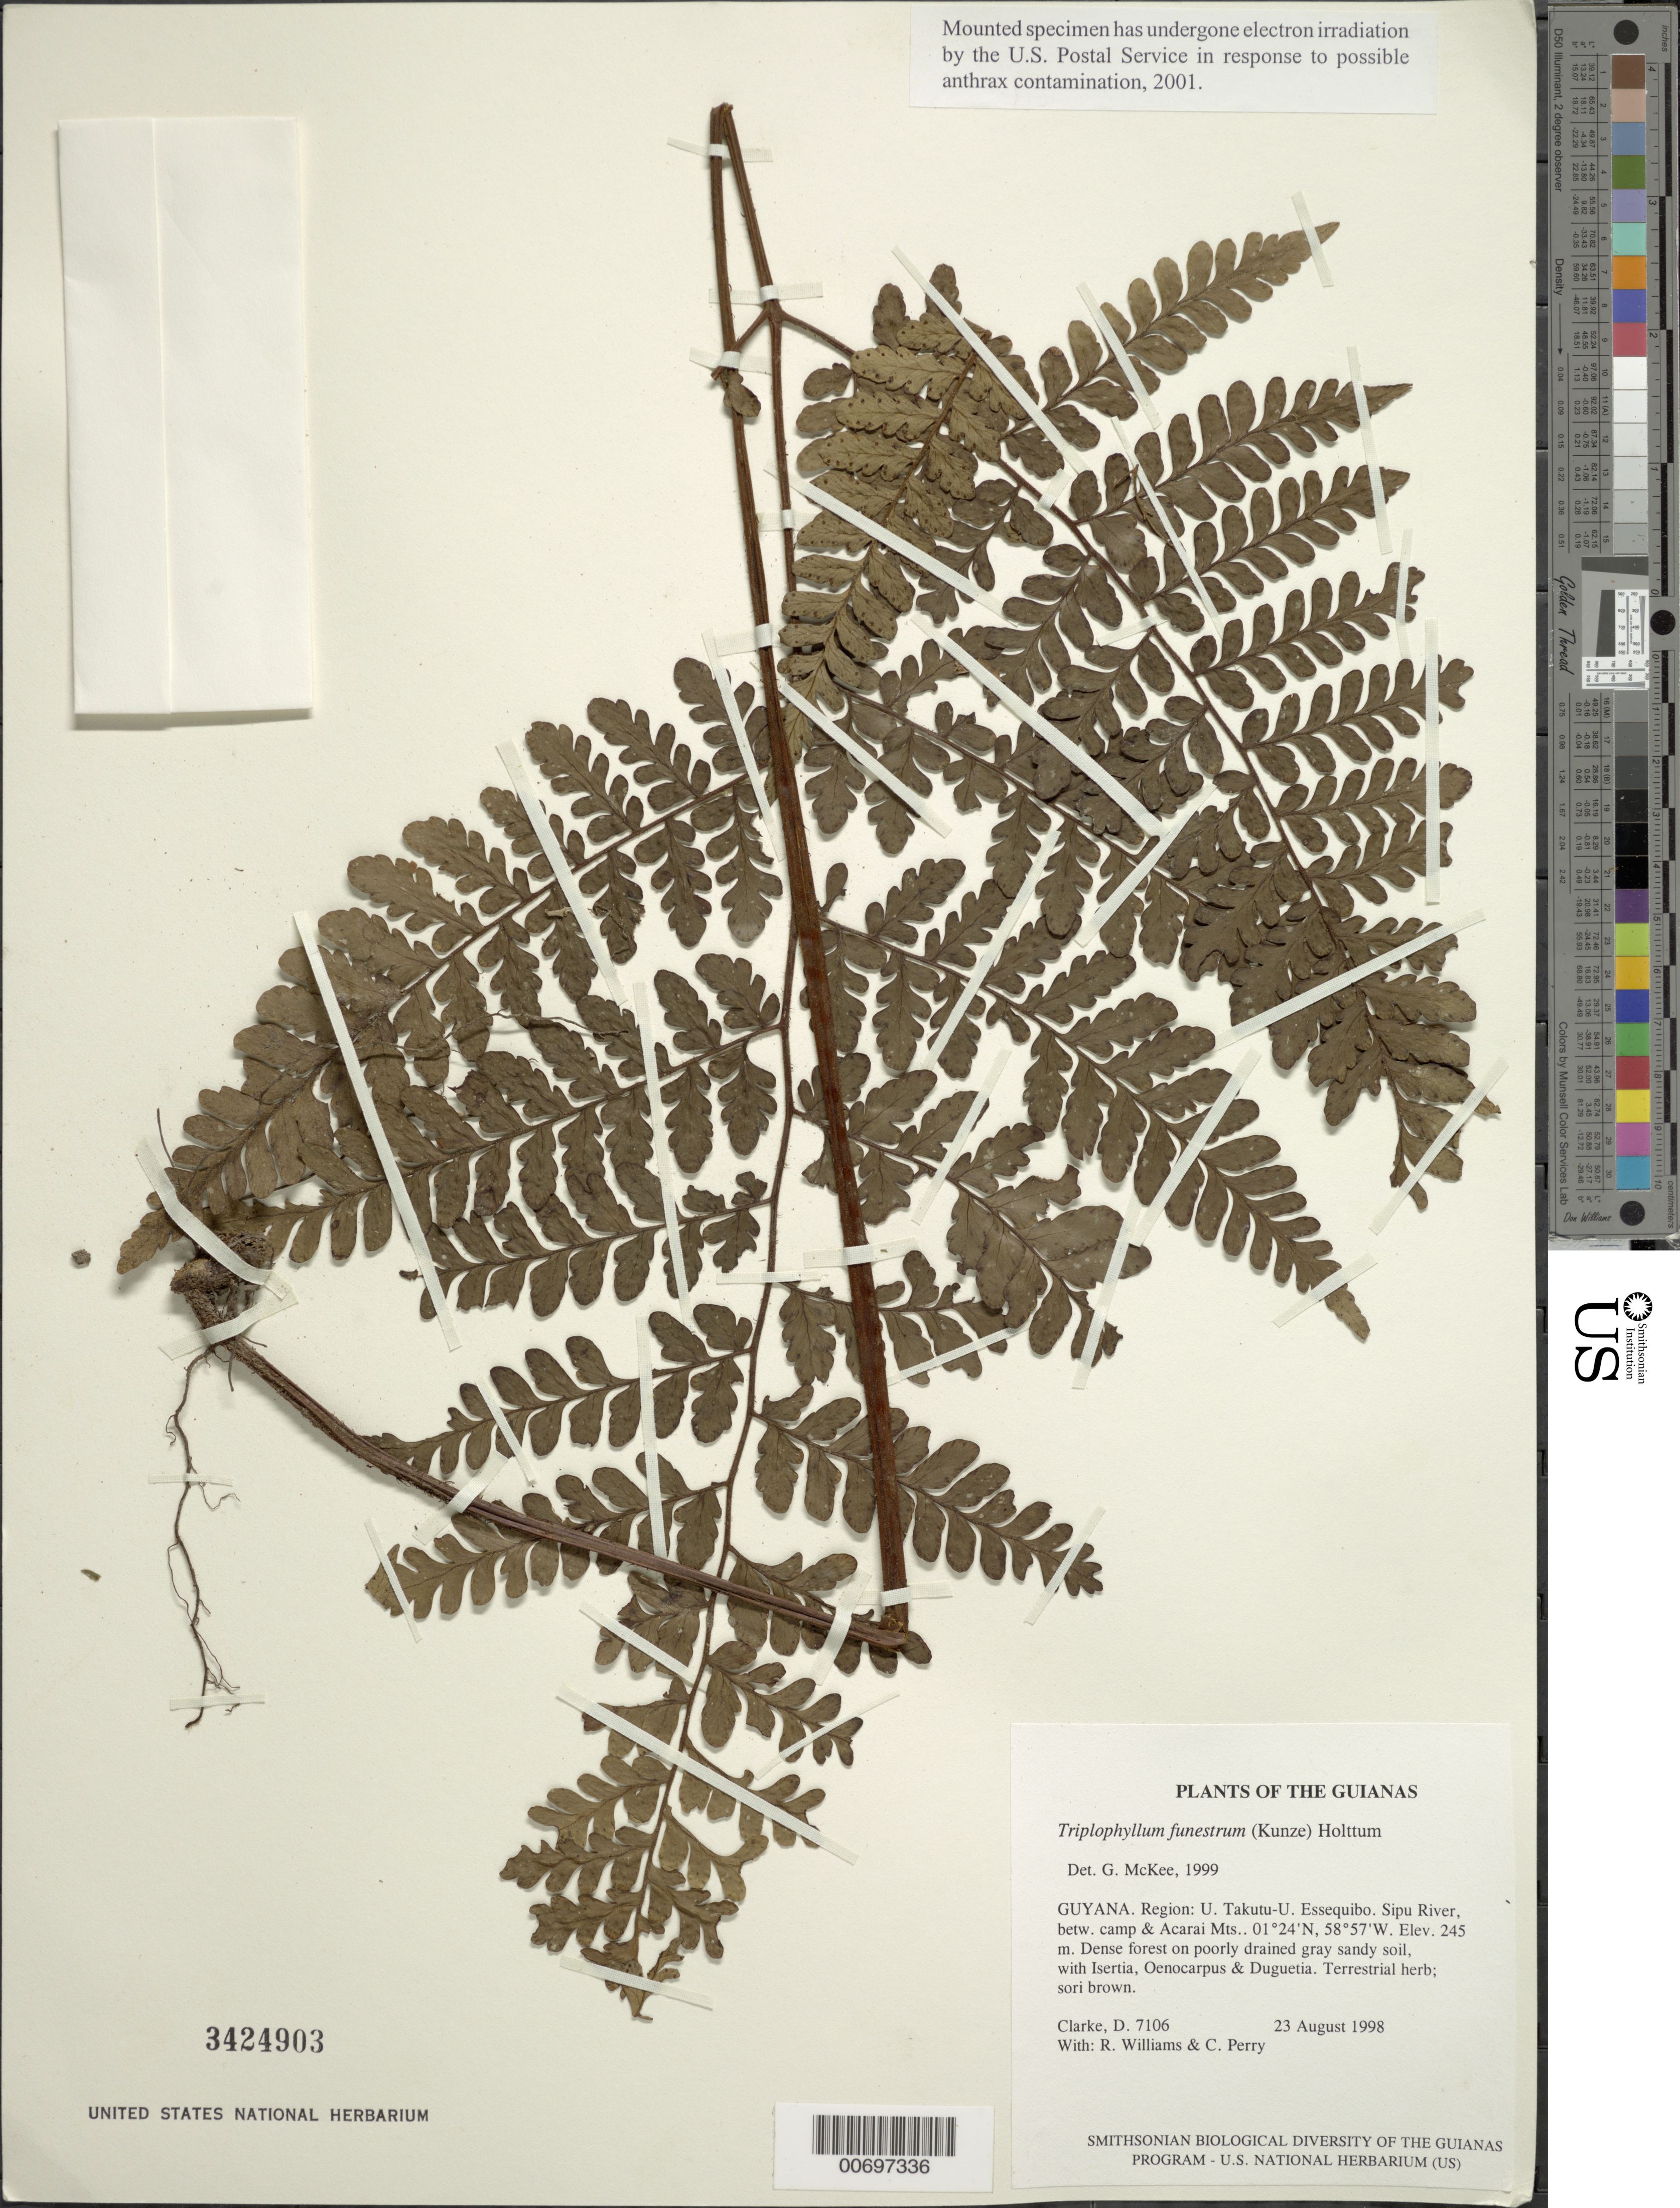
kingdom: Plantae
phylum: Tracheophyta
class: Polypodiopsida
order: Polypodiales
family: Tectariaceae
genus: Triplophyllum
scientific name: Triplophyllum funestum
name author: (Kunze) Holttum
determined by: McKee, G. S., (US), NMNH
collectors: H. D. Clarke, R. Williams & C. Perry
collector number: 7106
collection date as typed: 23 August 1998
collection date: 1998-08-23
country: Guyana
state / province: U. Takutu-U. Essequibo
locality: Sipu River, betw. camp & Acarai Mts.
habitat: Dense forest on poorly drained gray sandy soil, with Isertia, Oenocarpus & Duguetia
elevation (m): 245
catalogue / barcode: US 3424903